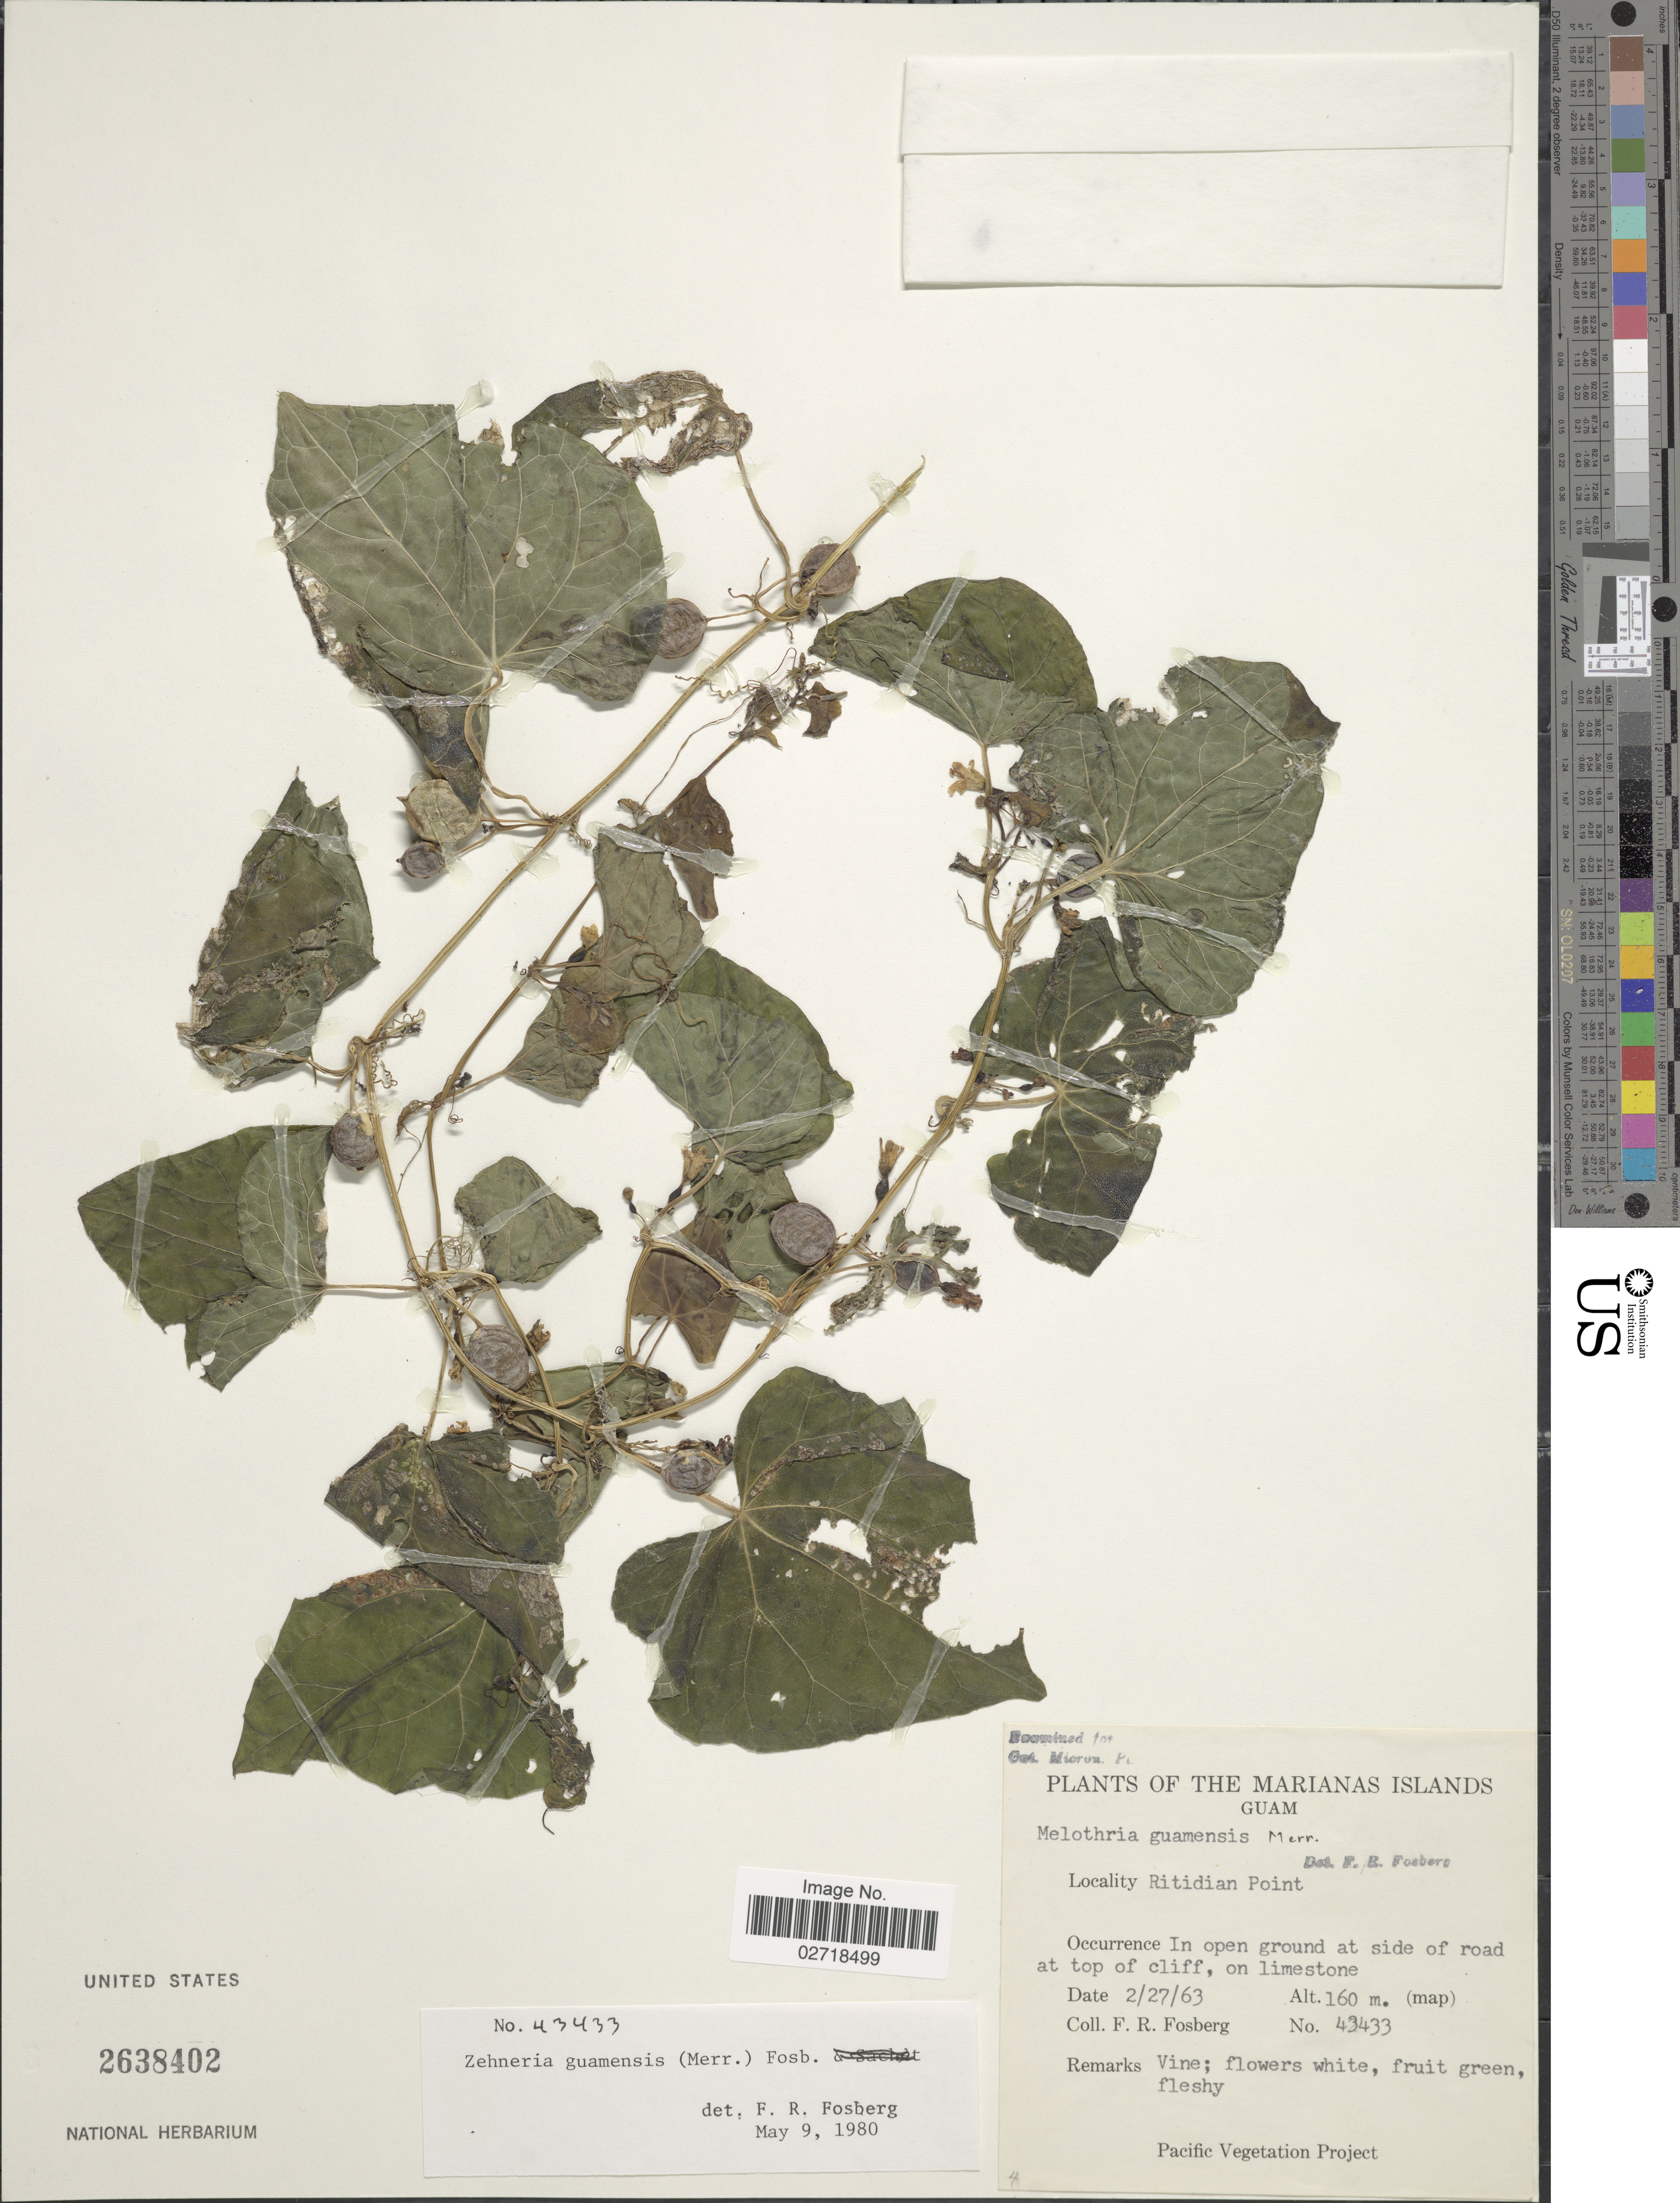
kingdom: Plantae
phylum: Tracheophyta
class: Magnoliopsida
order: Cucurbitales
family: Cucurbitaceae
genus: Zehneria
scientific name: Zehneria guamensis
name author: Merr.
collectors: F. R. Fosberg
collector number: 43433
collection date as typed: Transcribed d/m/y: 27/2/63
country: Guam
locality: The Marianas Islands, Guam, Ritidian Point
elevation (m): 160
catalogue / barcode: US 2638402